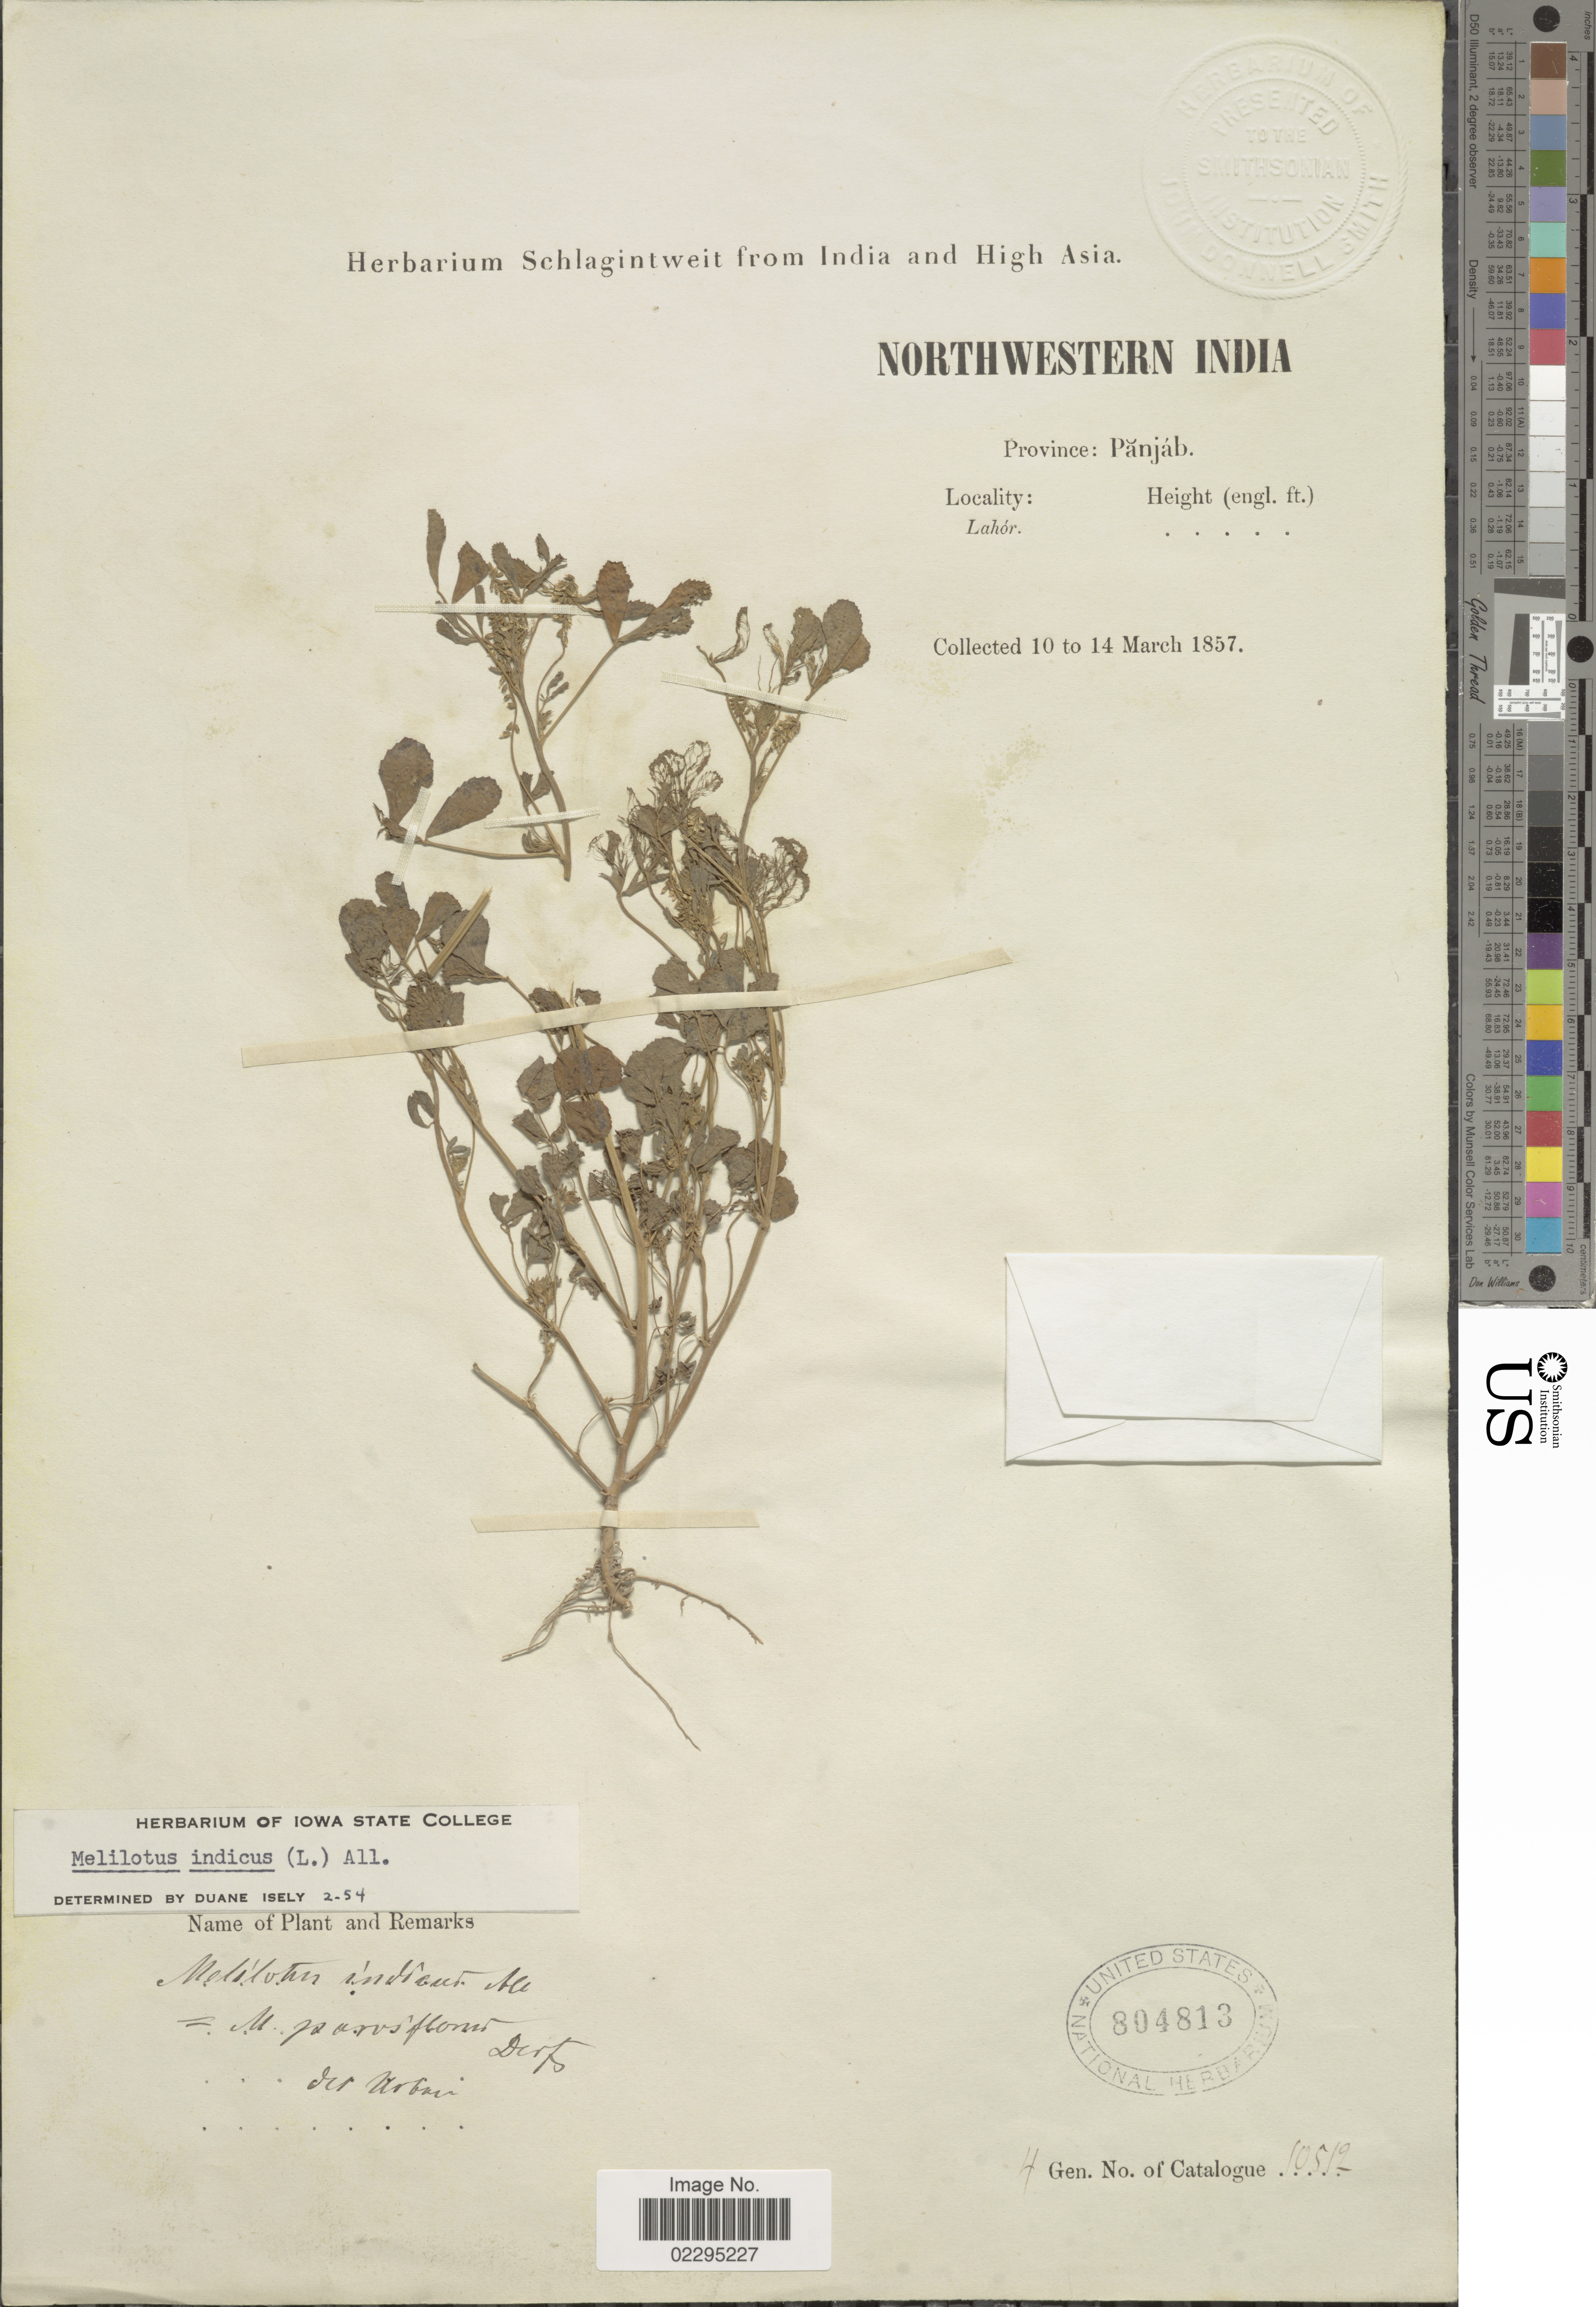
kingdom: Plantae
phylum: Tracheophyta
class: Magnoliopsida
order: Fabales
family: Fabaceae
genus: Melilotus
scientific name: Melilotus indicus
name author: (L.) All.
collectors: ex herb. Schlagintweit from India and High Asia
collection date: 1857-03-10/1857-03-14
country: India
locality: Northwestern India. Province Panjab, Lahor.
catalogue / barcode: US 804813